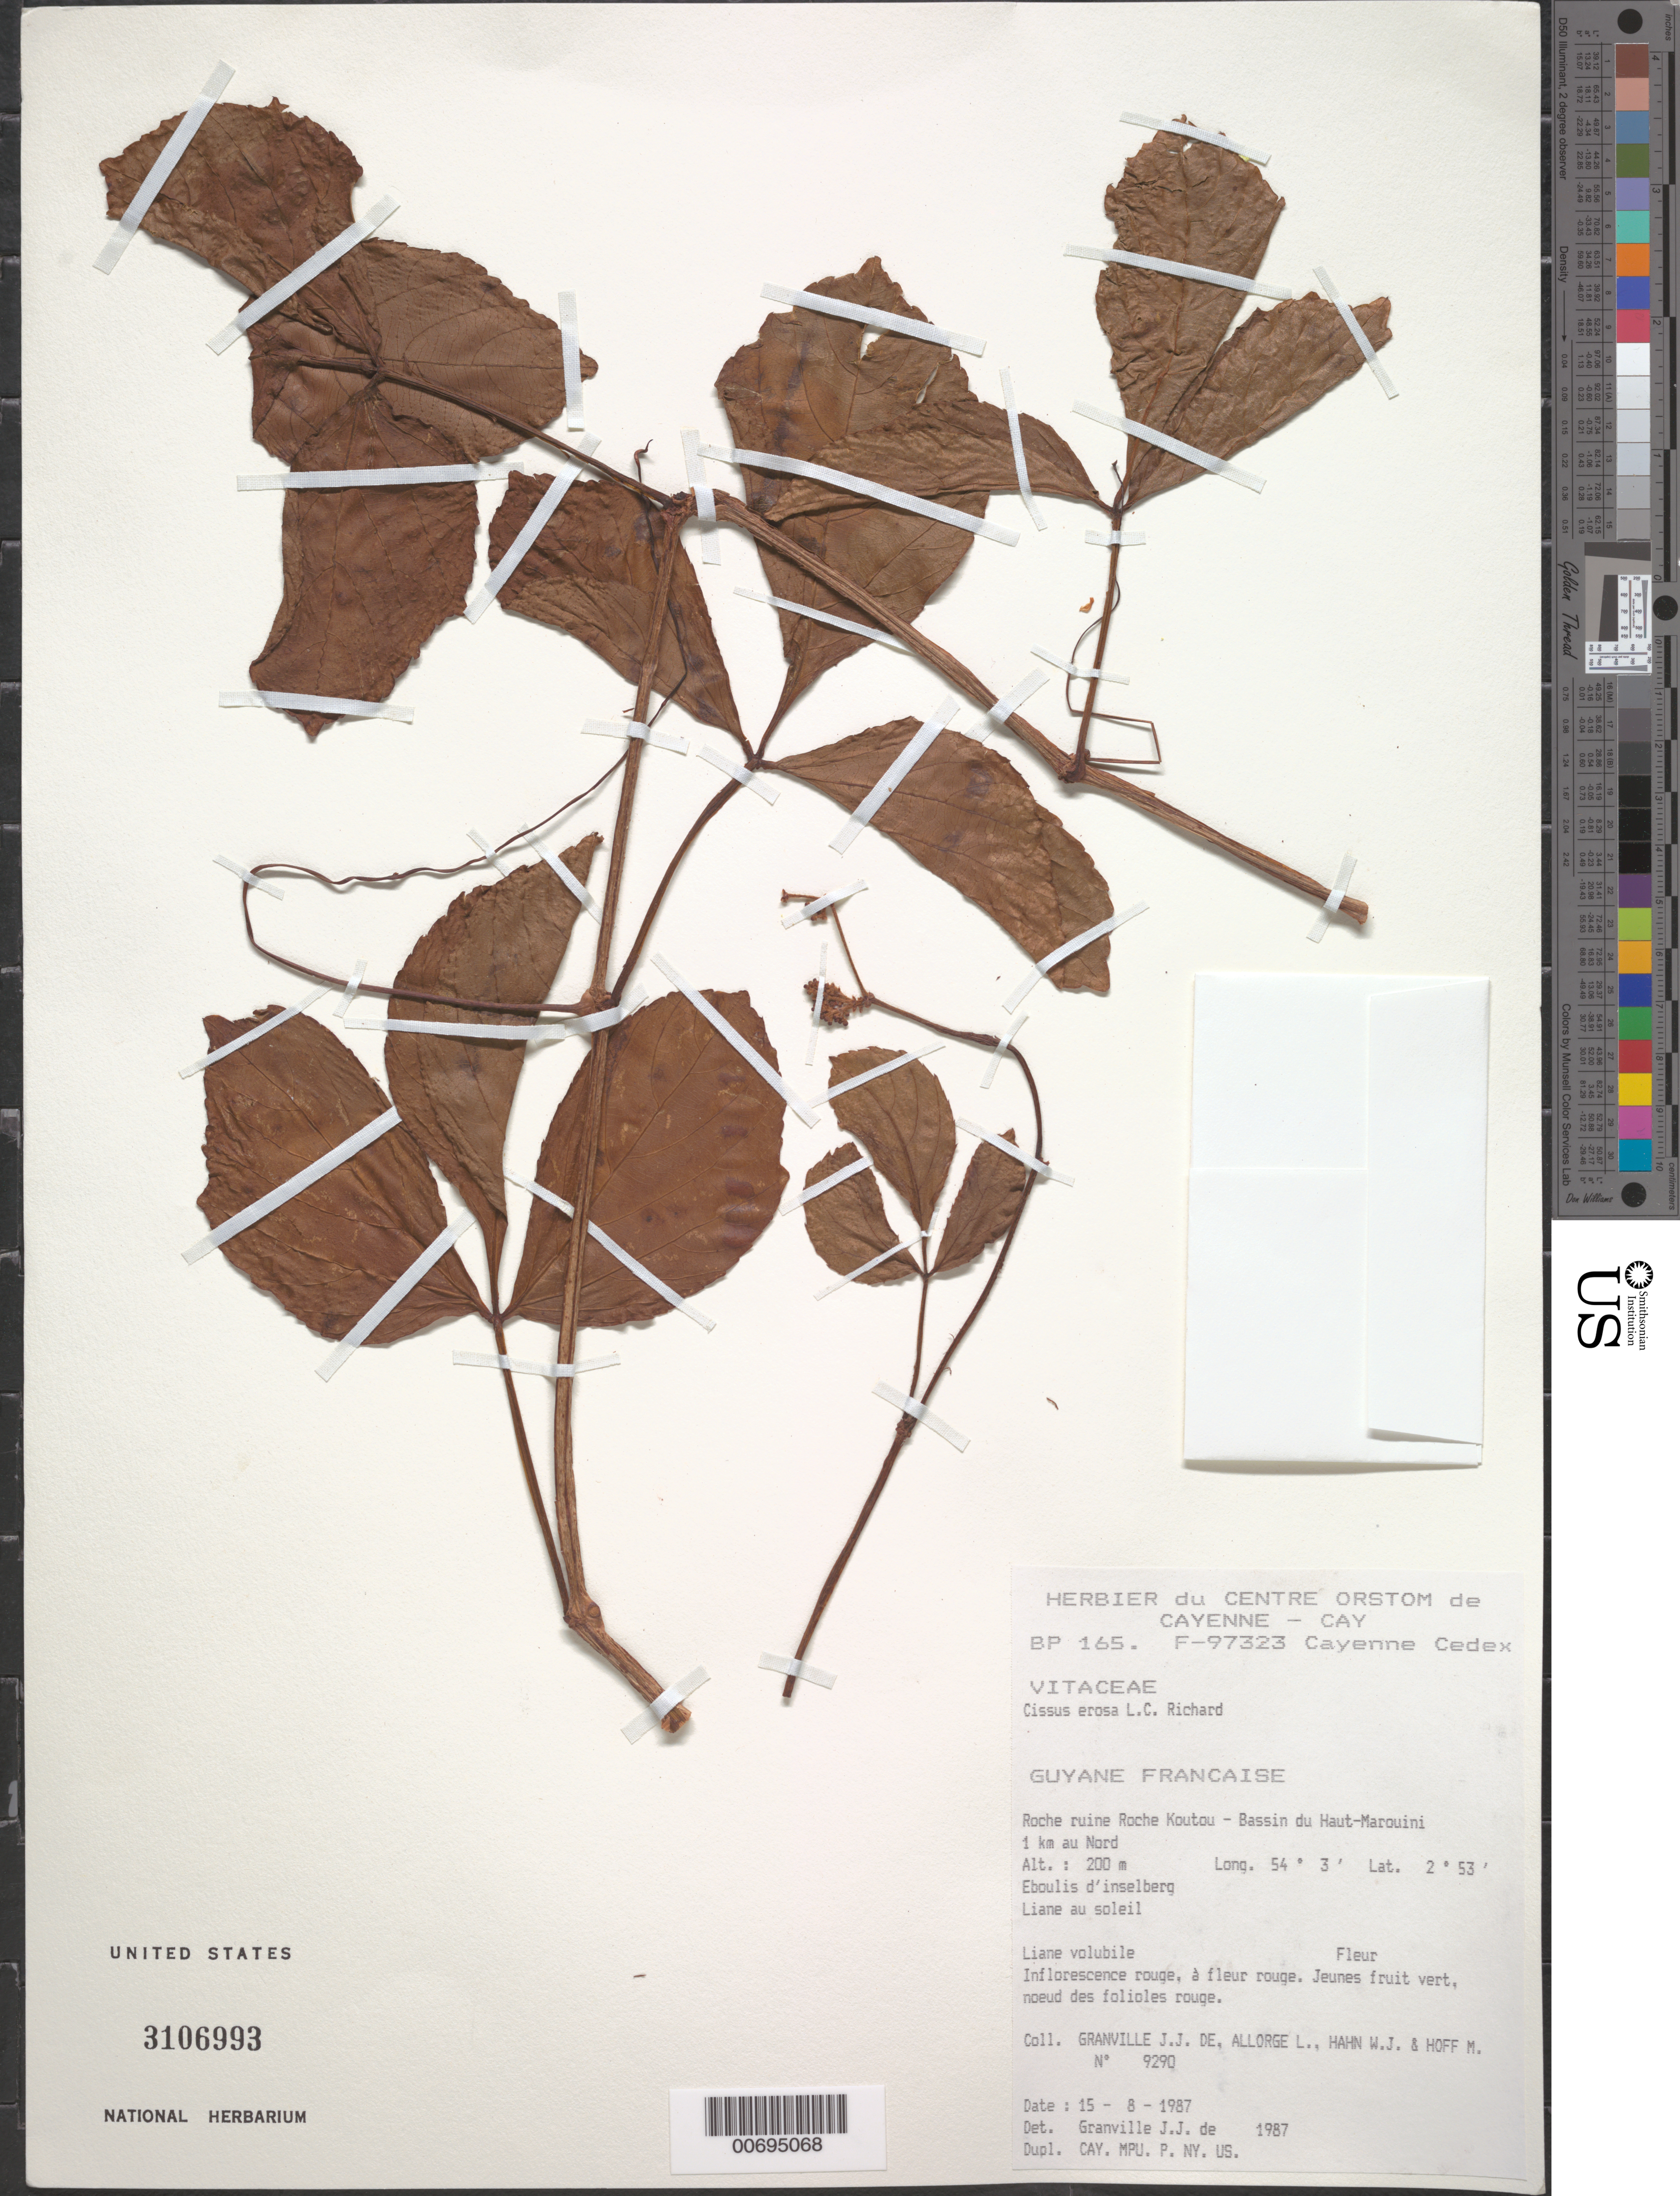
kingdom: Plantae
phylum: Tracheophyta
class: Magnoliopsida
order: Vitales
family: Vitaceae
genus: Cissus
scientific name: Cissus erosa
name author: Rich.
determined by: Granville, J. J. de, (CAY), Institut de Recherche pour le Developpement (IRD) (FRENCH GUIANA)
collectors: J.-J. de Granville, L. Allorge, W. J. Hahn & M. Hoff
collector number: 9290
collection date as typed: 15-Aug-87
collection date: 1987-08-15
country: French Guiana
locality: Roche Koutou, Bassin du Haut-Marouini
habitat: Eboulis d'inselberg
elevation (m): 200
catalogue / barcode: US 3106993